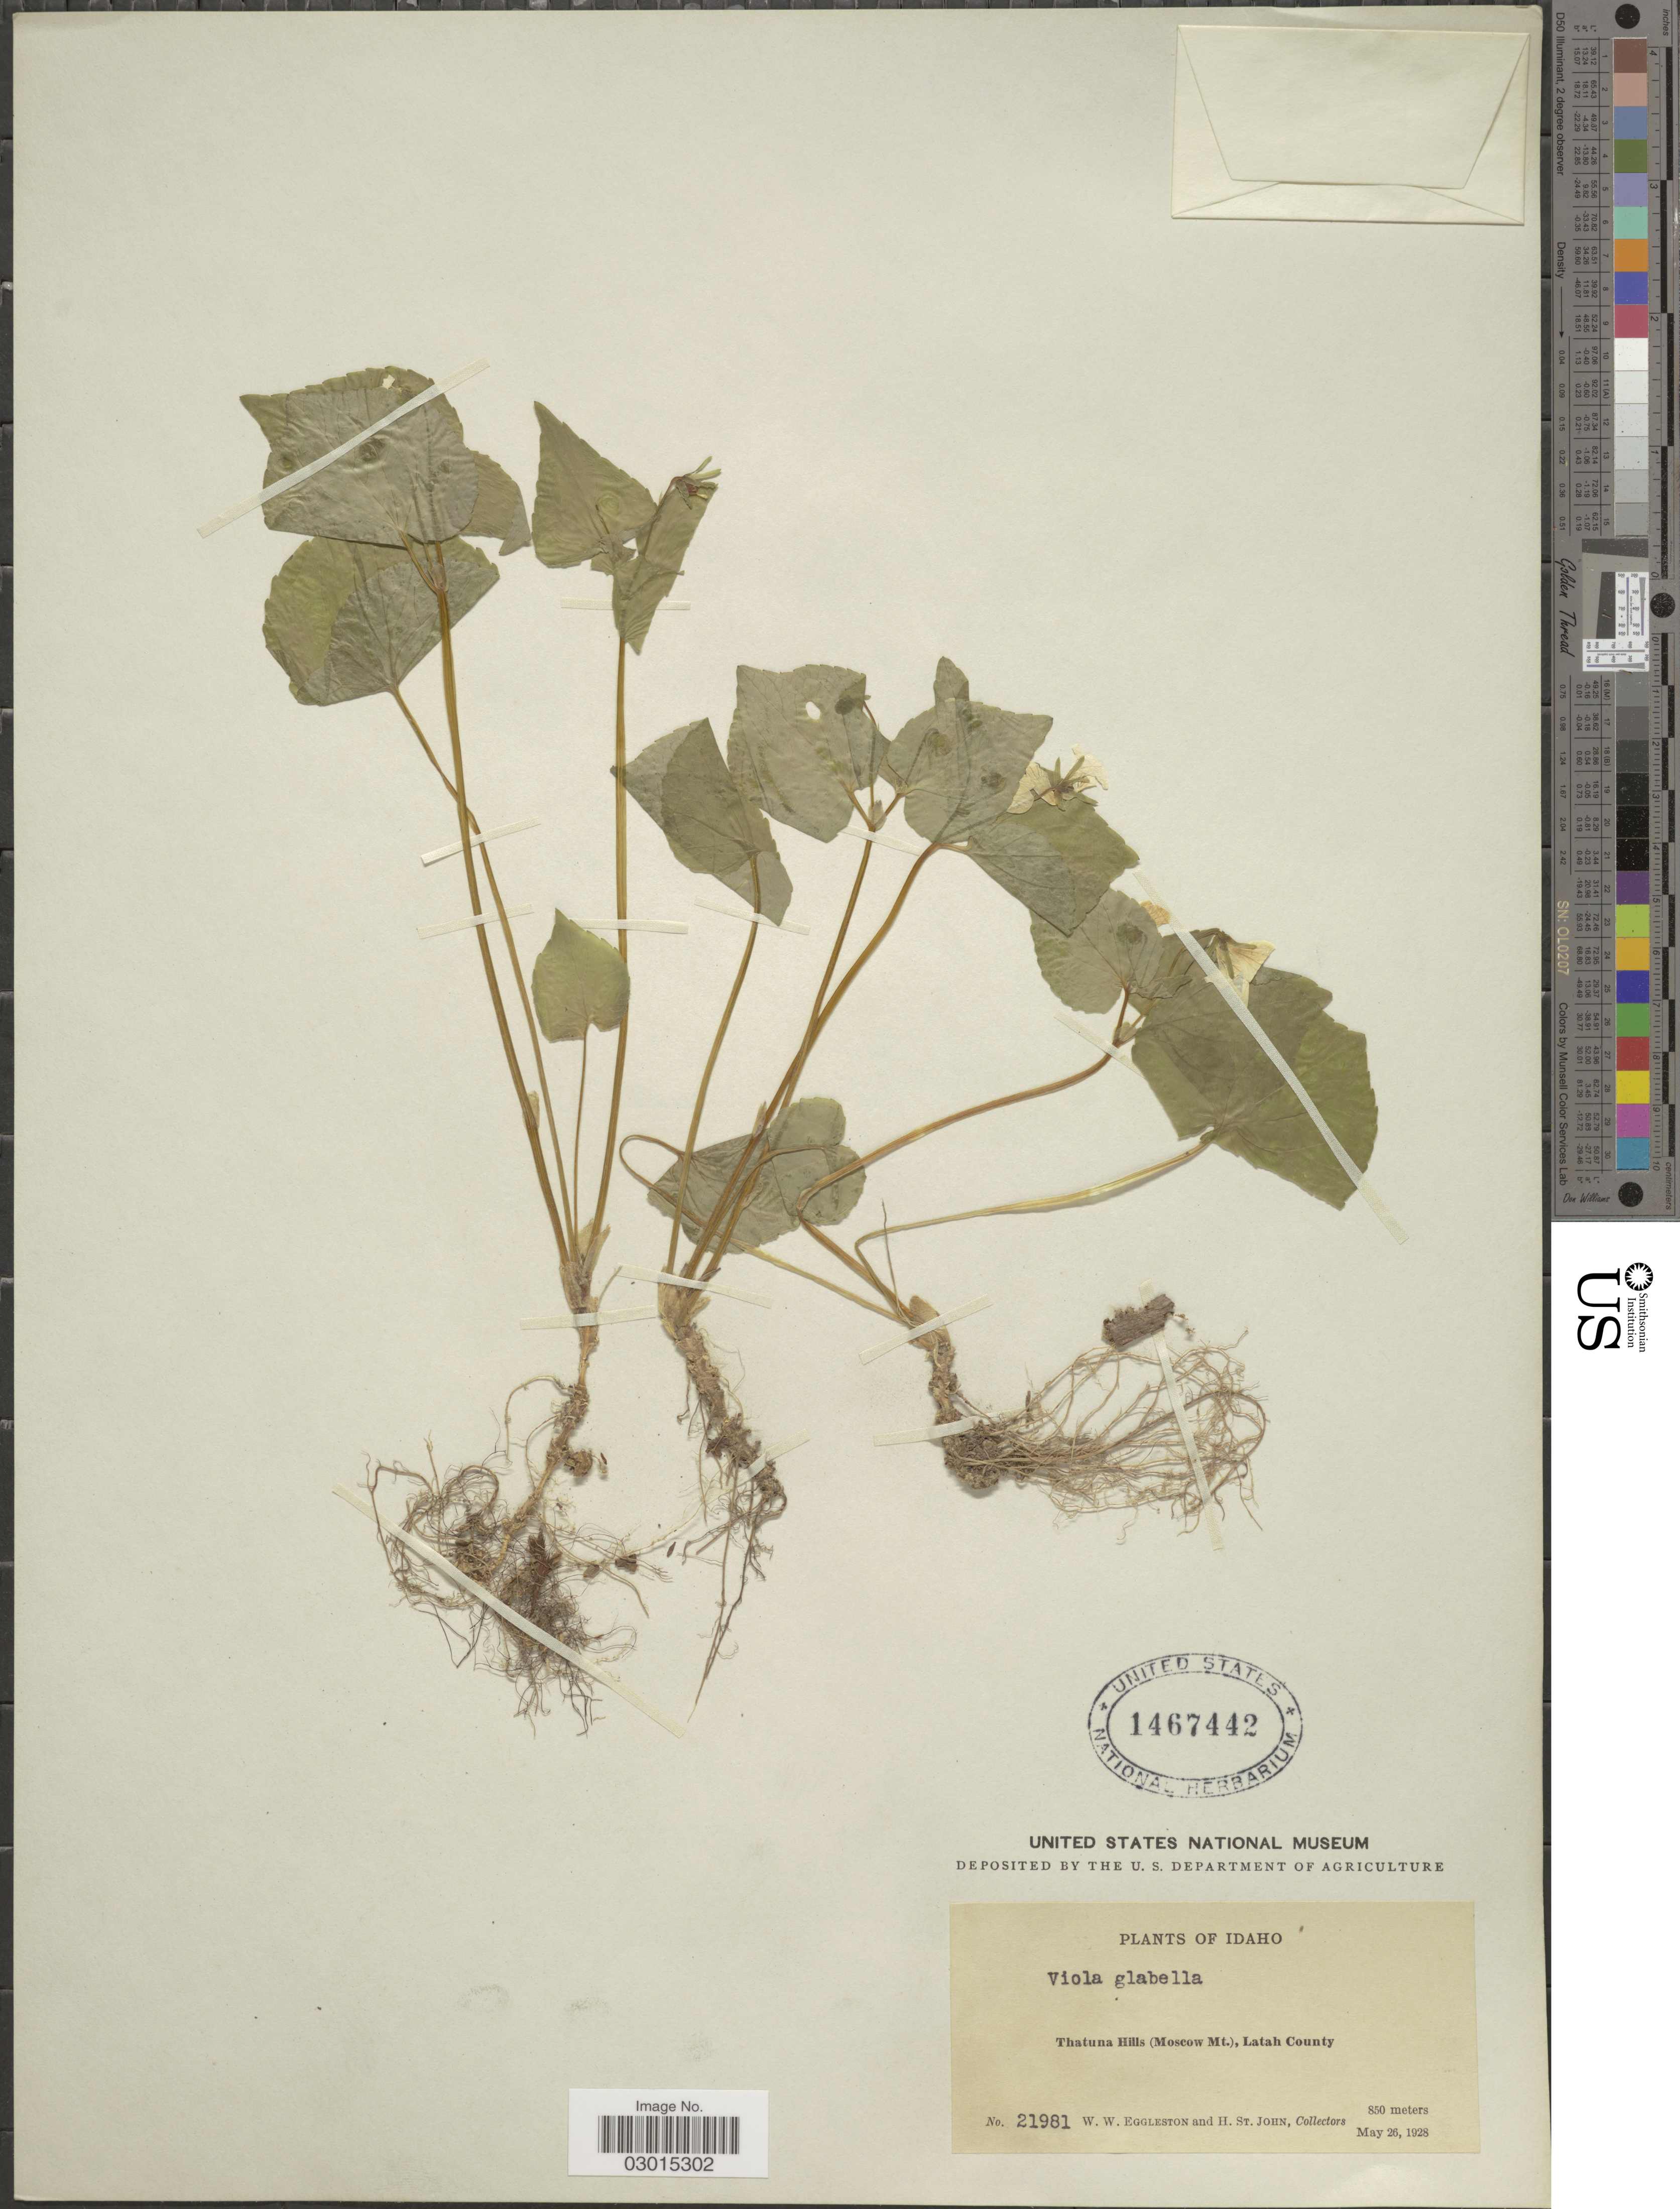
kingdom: Plantae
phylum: Tracheophyta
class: Magnoliopsida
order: Malpighiales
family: Violaceae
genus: Viola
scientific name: Viola glabella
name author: Nutt.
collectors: W. W. Eggleston & H. St. John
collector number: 21981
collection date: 1928-05-26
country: United States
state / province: Idaho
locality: Thatuna Hills (Moscow Mt.), Latah County.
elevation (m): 850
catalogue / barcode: US 1467442